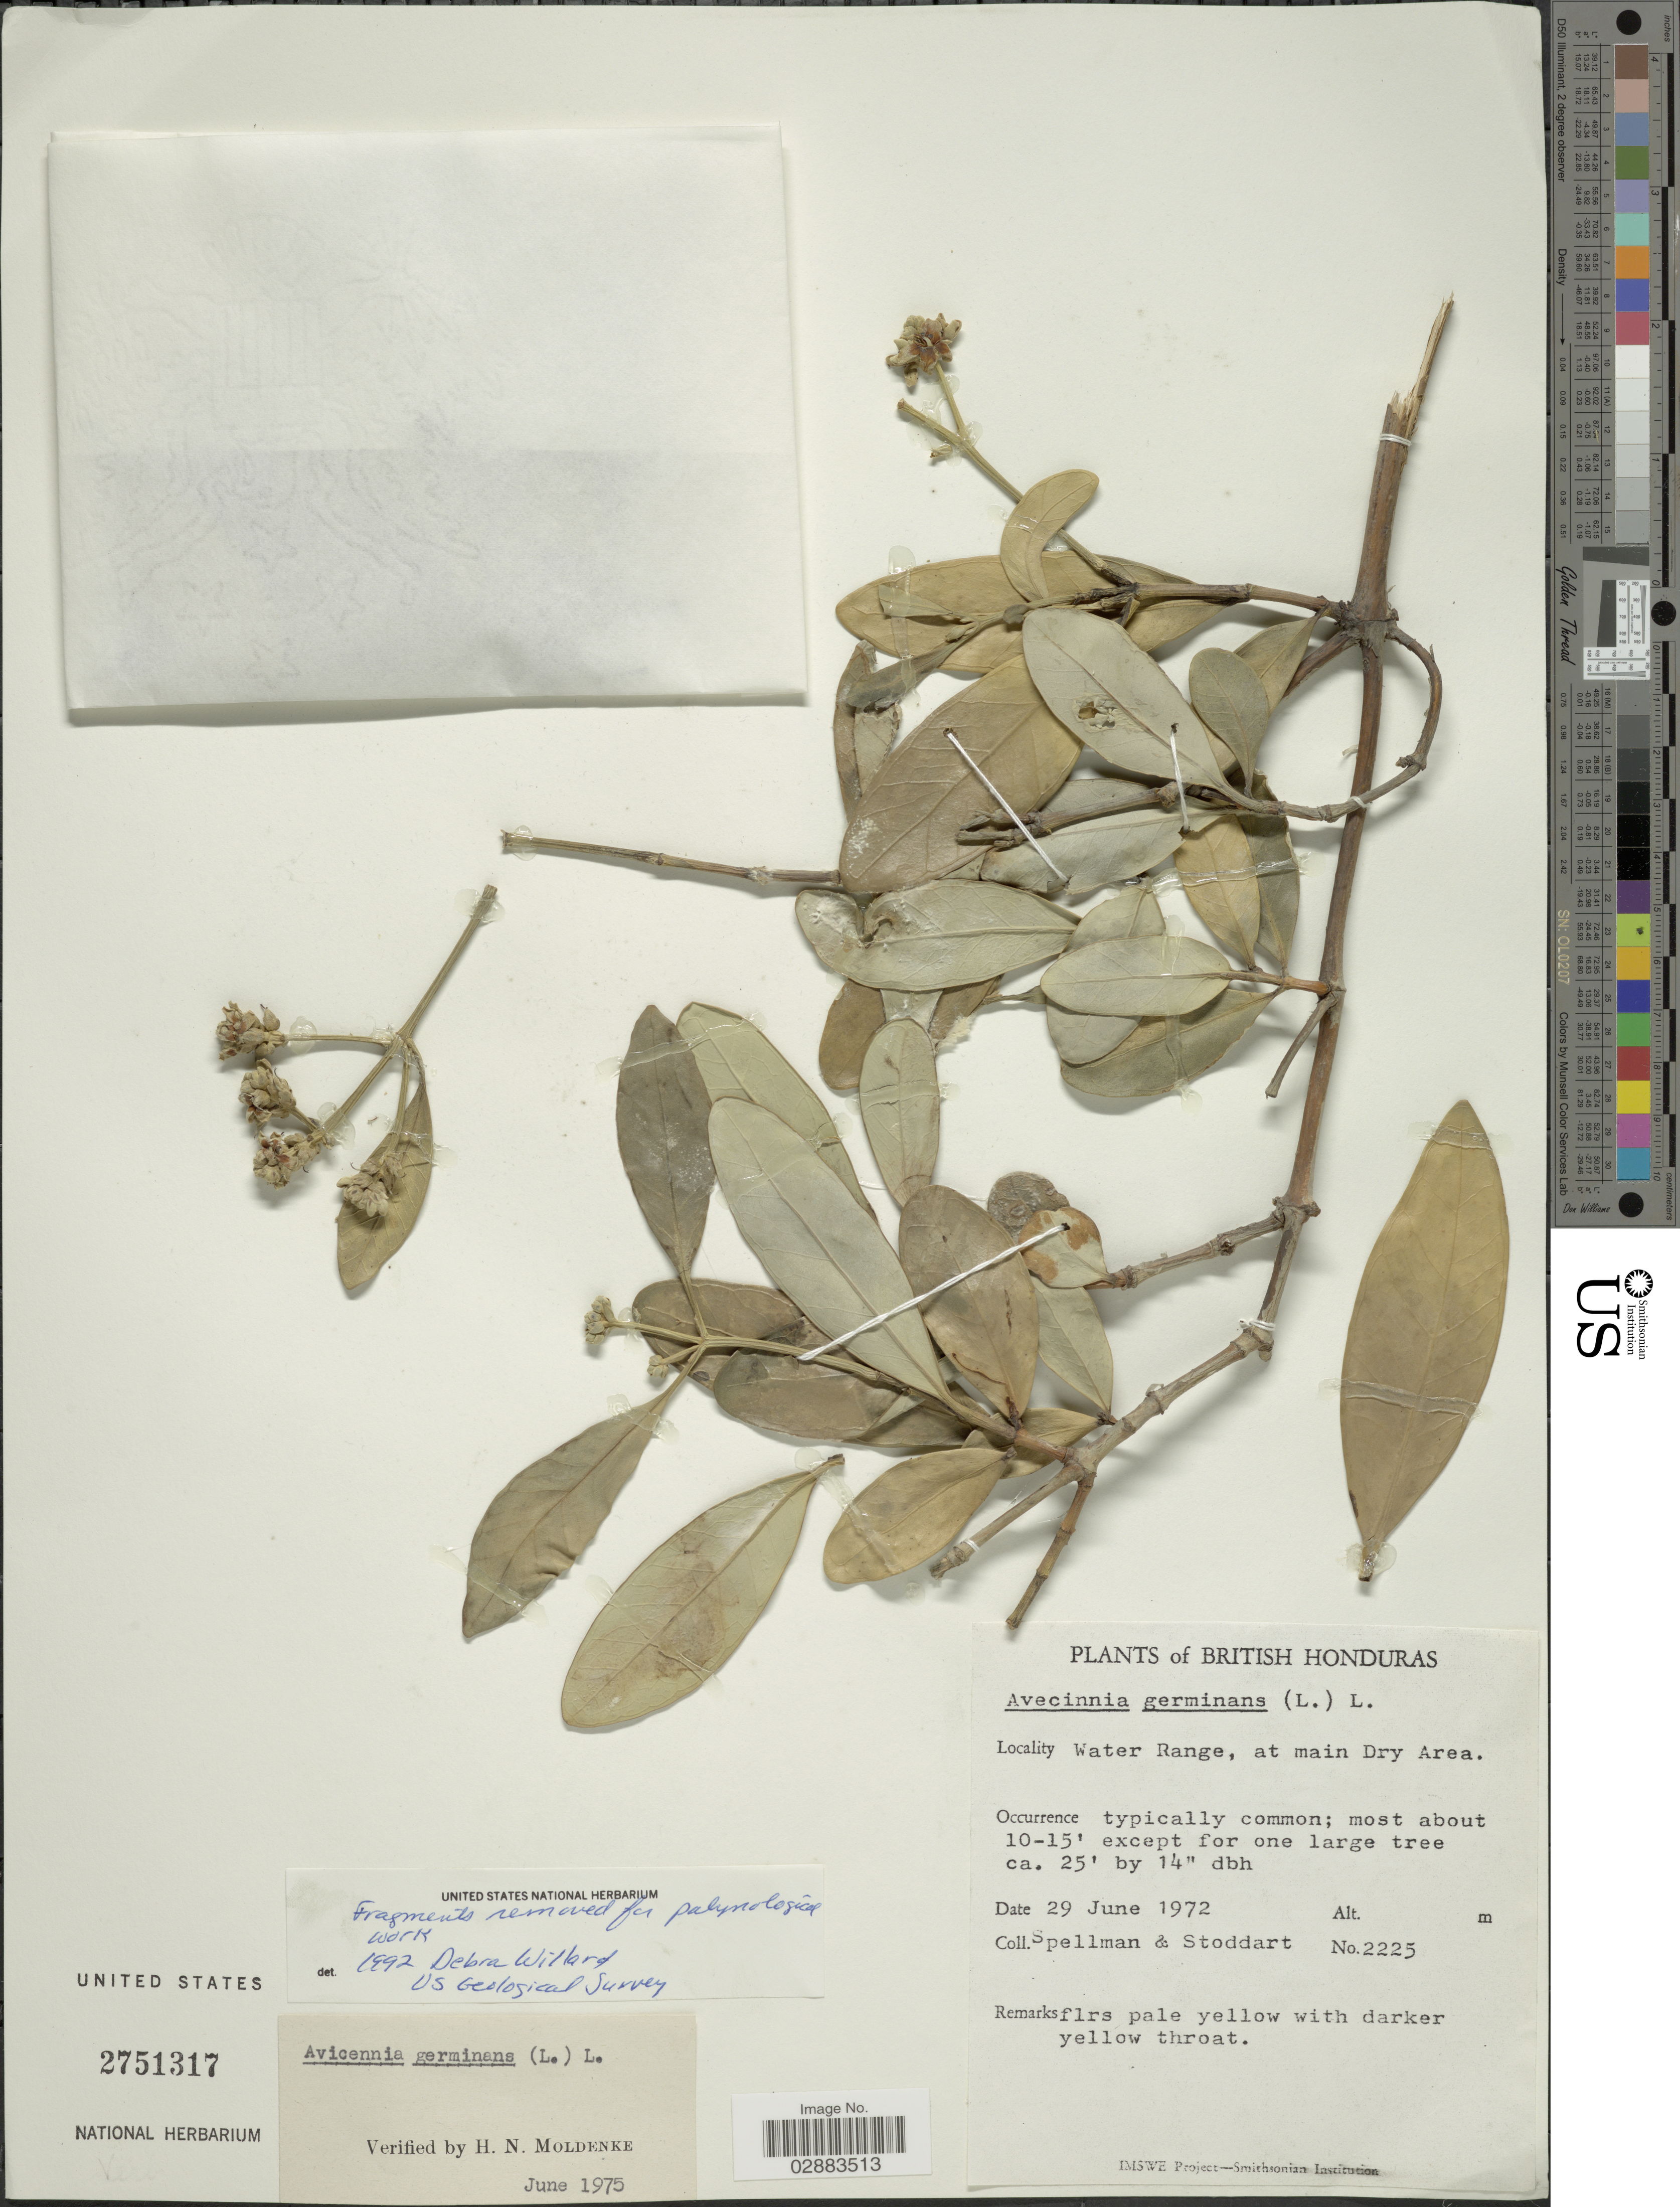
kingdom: Plantae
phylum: Tracheophyta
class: Magnoliopsida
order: Lamiales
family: Acanthaceae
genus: Avicennia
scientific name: Avicennia germinans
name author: (L.) L.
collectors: Spellman, -- & -. Stoddart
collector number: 2225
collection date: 1972-06-29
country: Belize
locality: British Honduras. Water Range, at main Dry Area.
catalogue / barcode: US 2751317